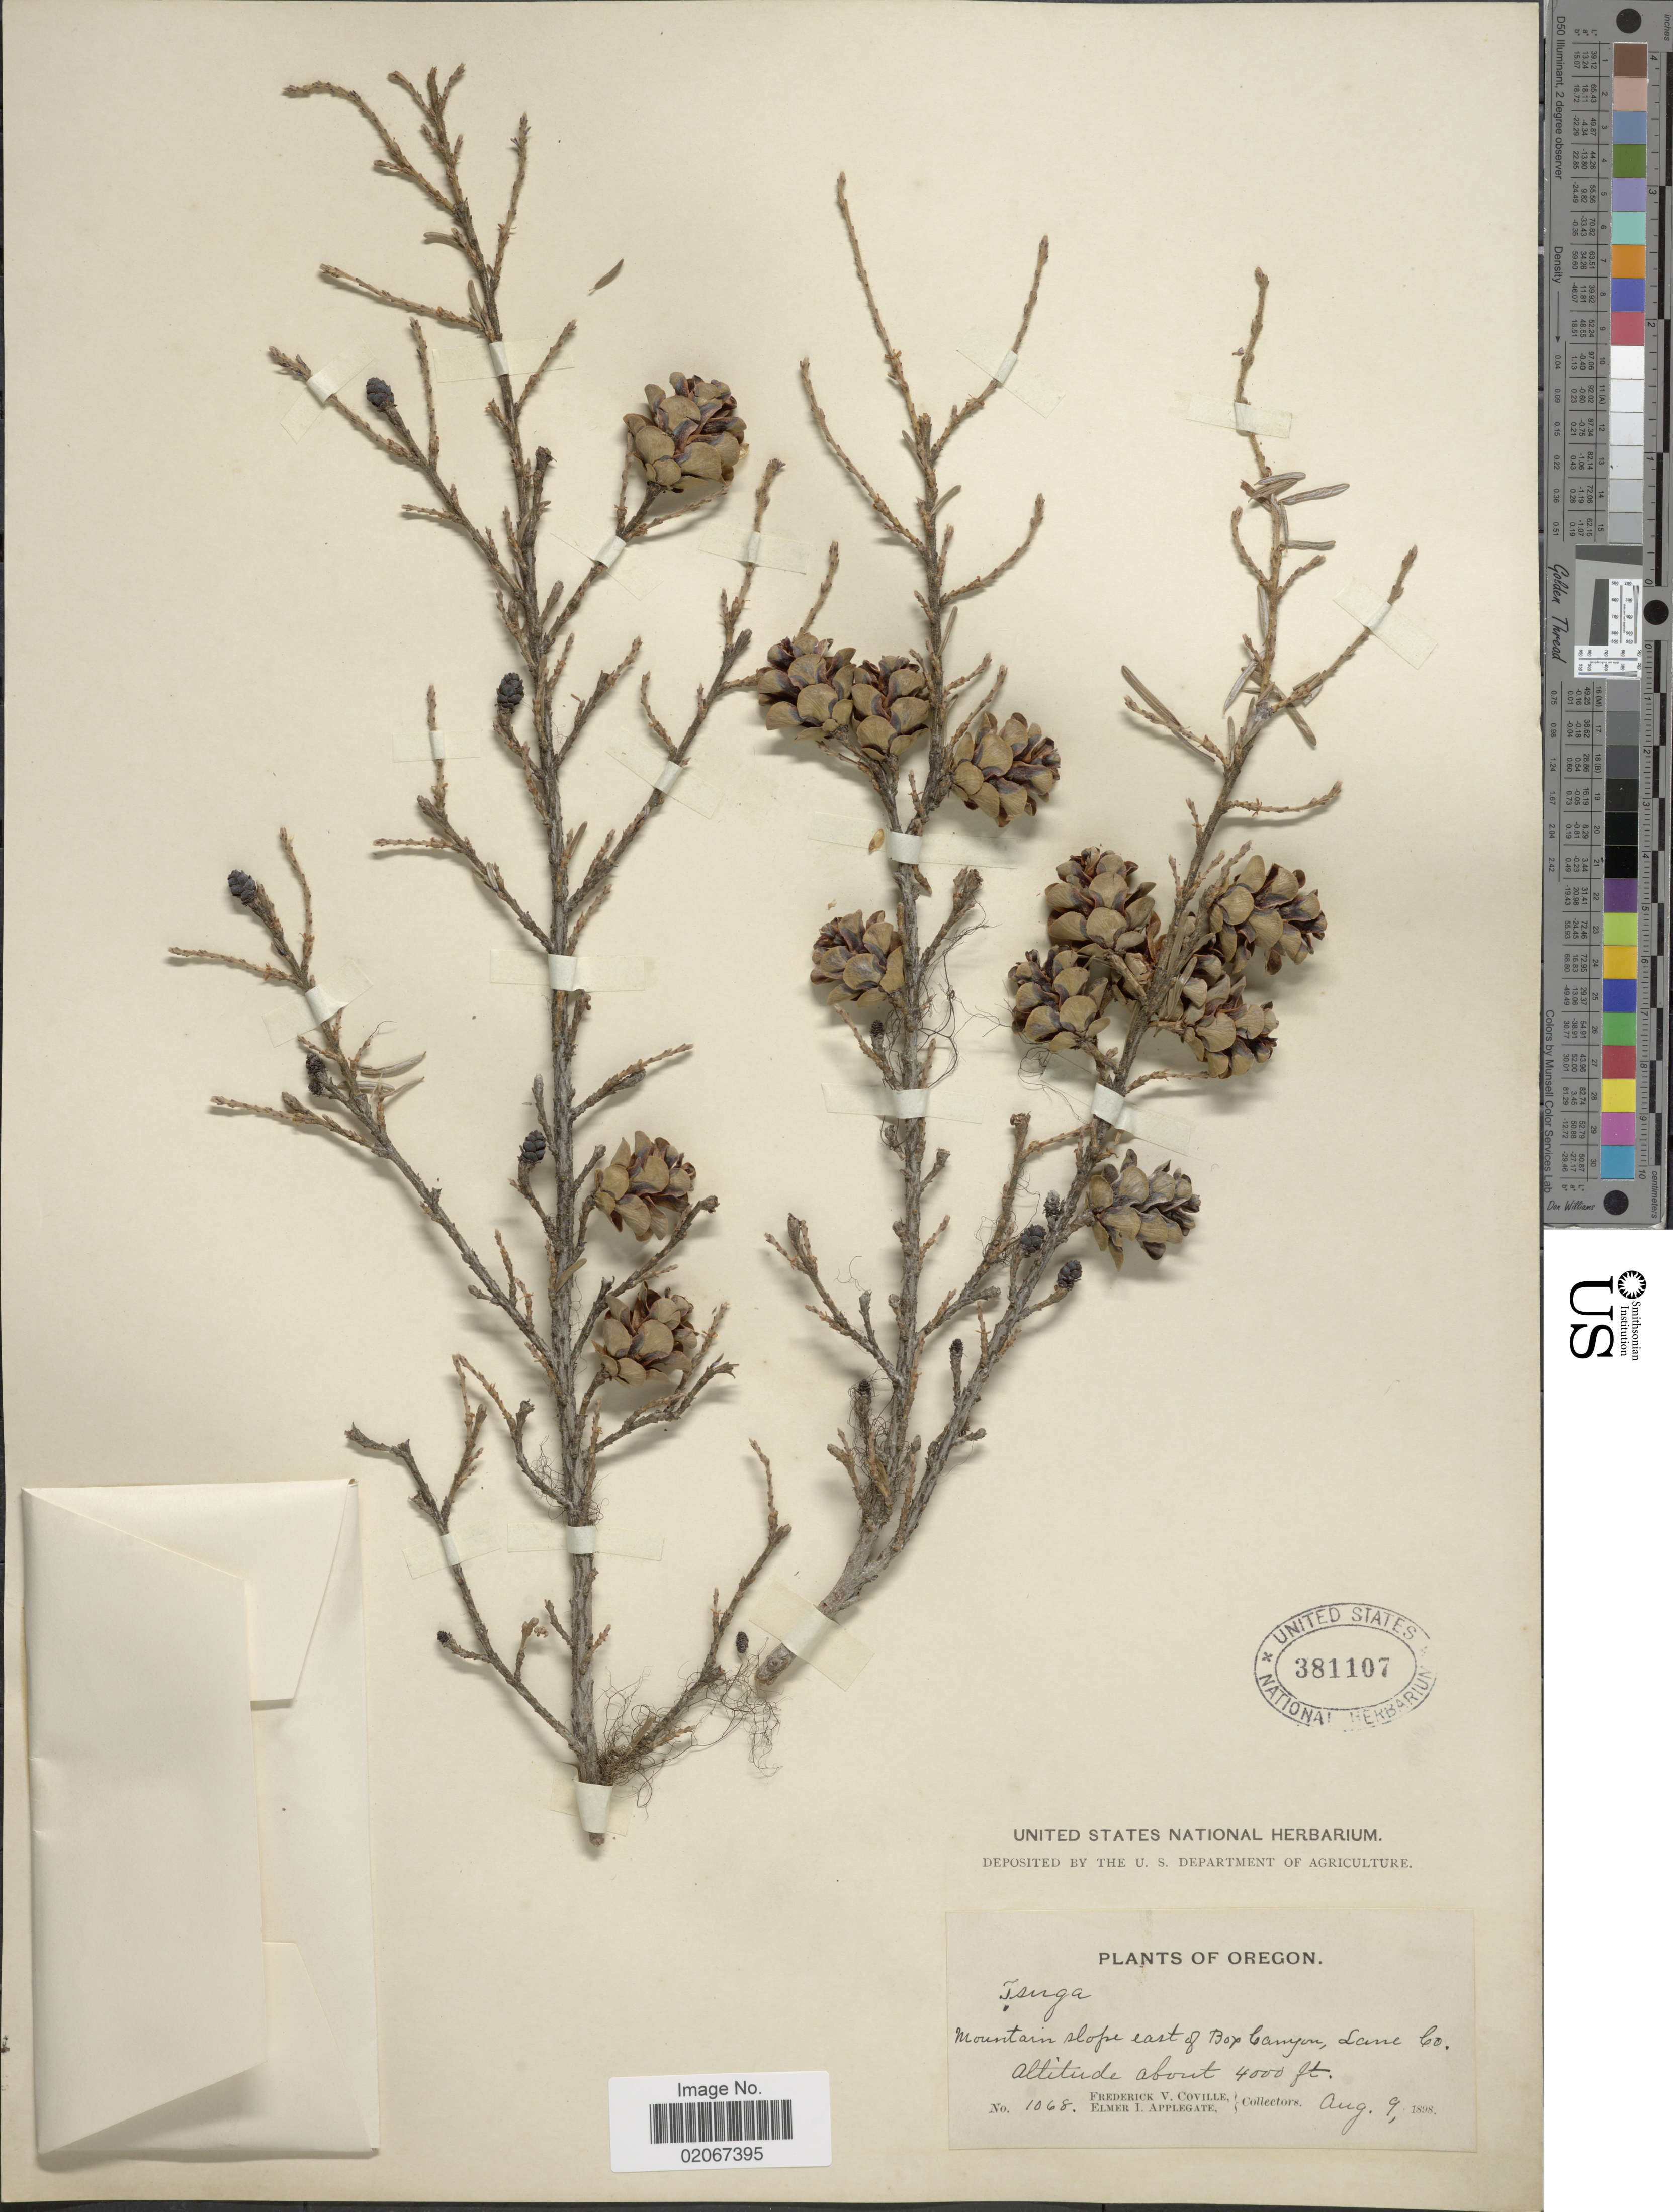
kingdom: Plantae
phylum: Tracheophyta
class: Pinopsida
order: Pinales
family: Pinaceae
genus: Tsuga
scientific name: Tsuga sp.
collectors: F. V. Coville & E. I. Applegate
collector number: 1068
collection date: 1898-08-09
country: United States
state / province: Oregon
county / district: Lane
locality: Mountain slope east of Box Canyon, Lane Co.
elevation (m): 1219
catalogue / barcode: US 381107